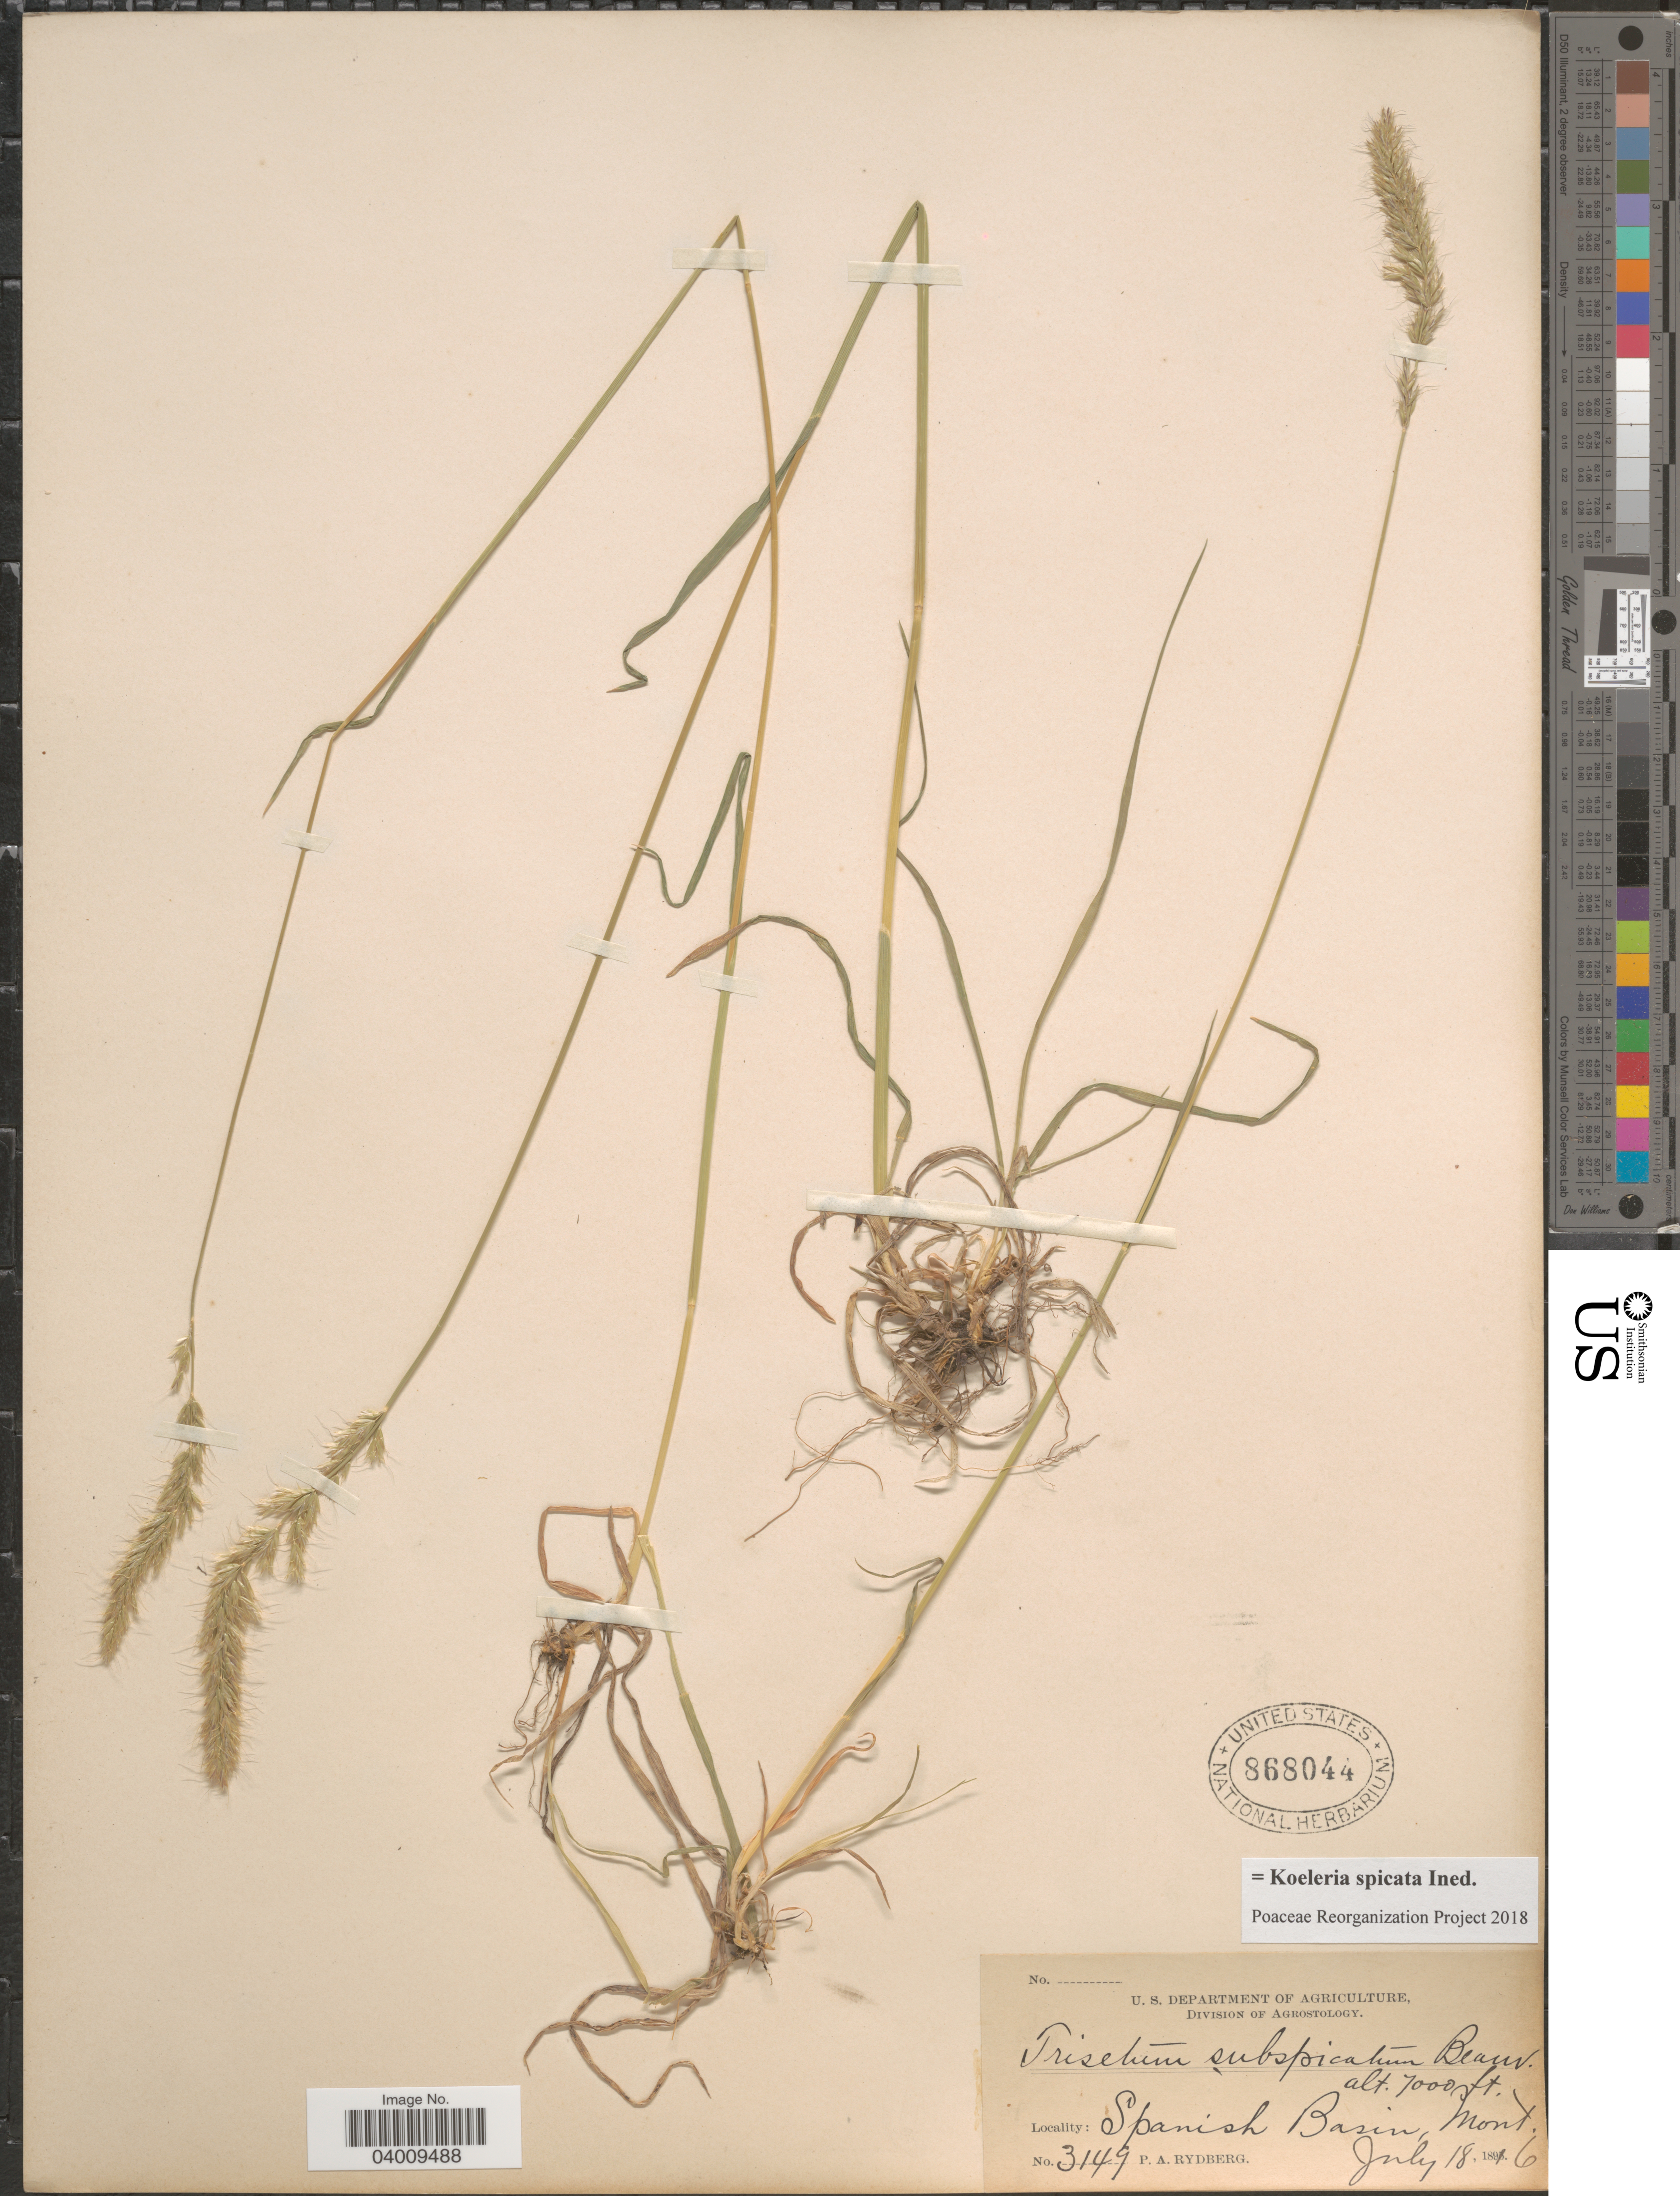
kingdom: Plantae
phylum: Tracheophyta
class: Liliopsida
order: Poales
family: Poaceae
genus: Koeleria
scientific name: Koeleria spicata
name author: (L.) Barberá et al.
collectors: P. A. Rydberg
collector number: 3149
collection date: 1896-07-18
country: United States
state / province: Montana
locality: Spanish Basin.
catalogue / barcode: US 868044